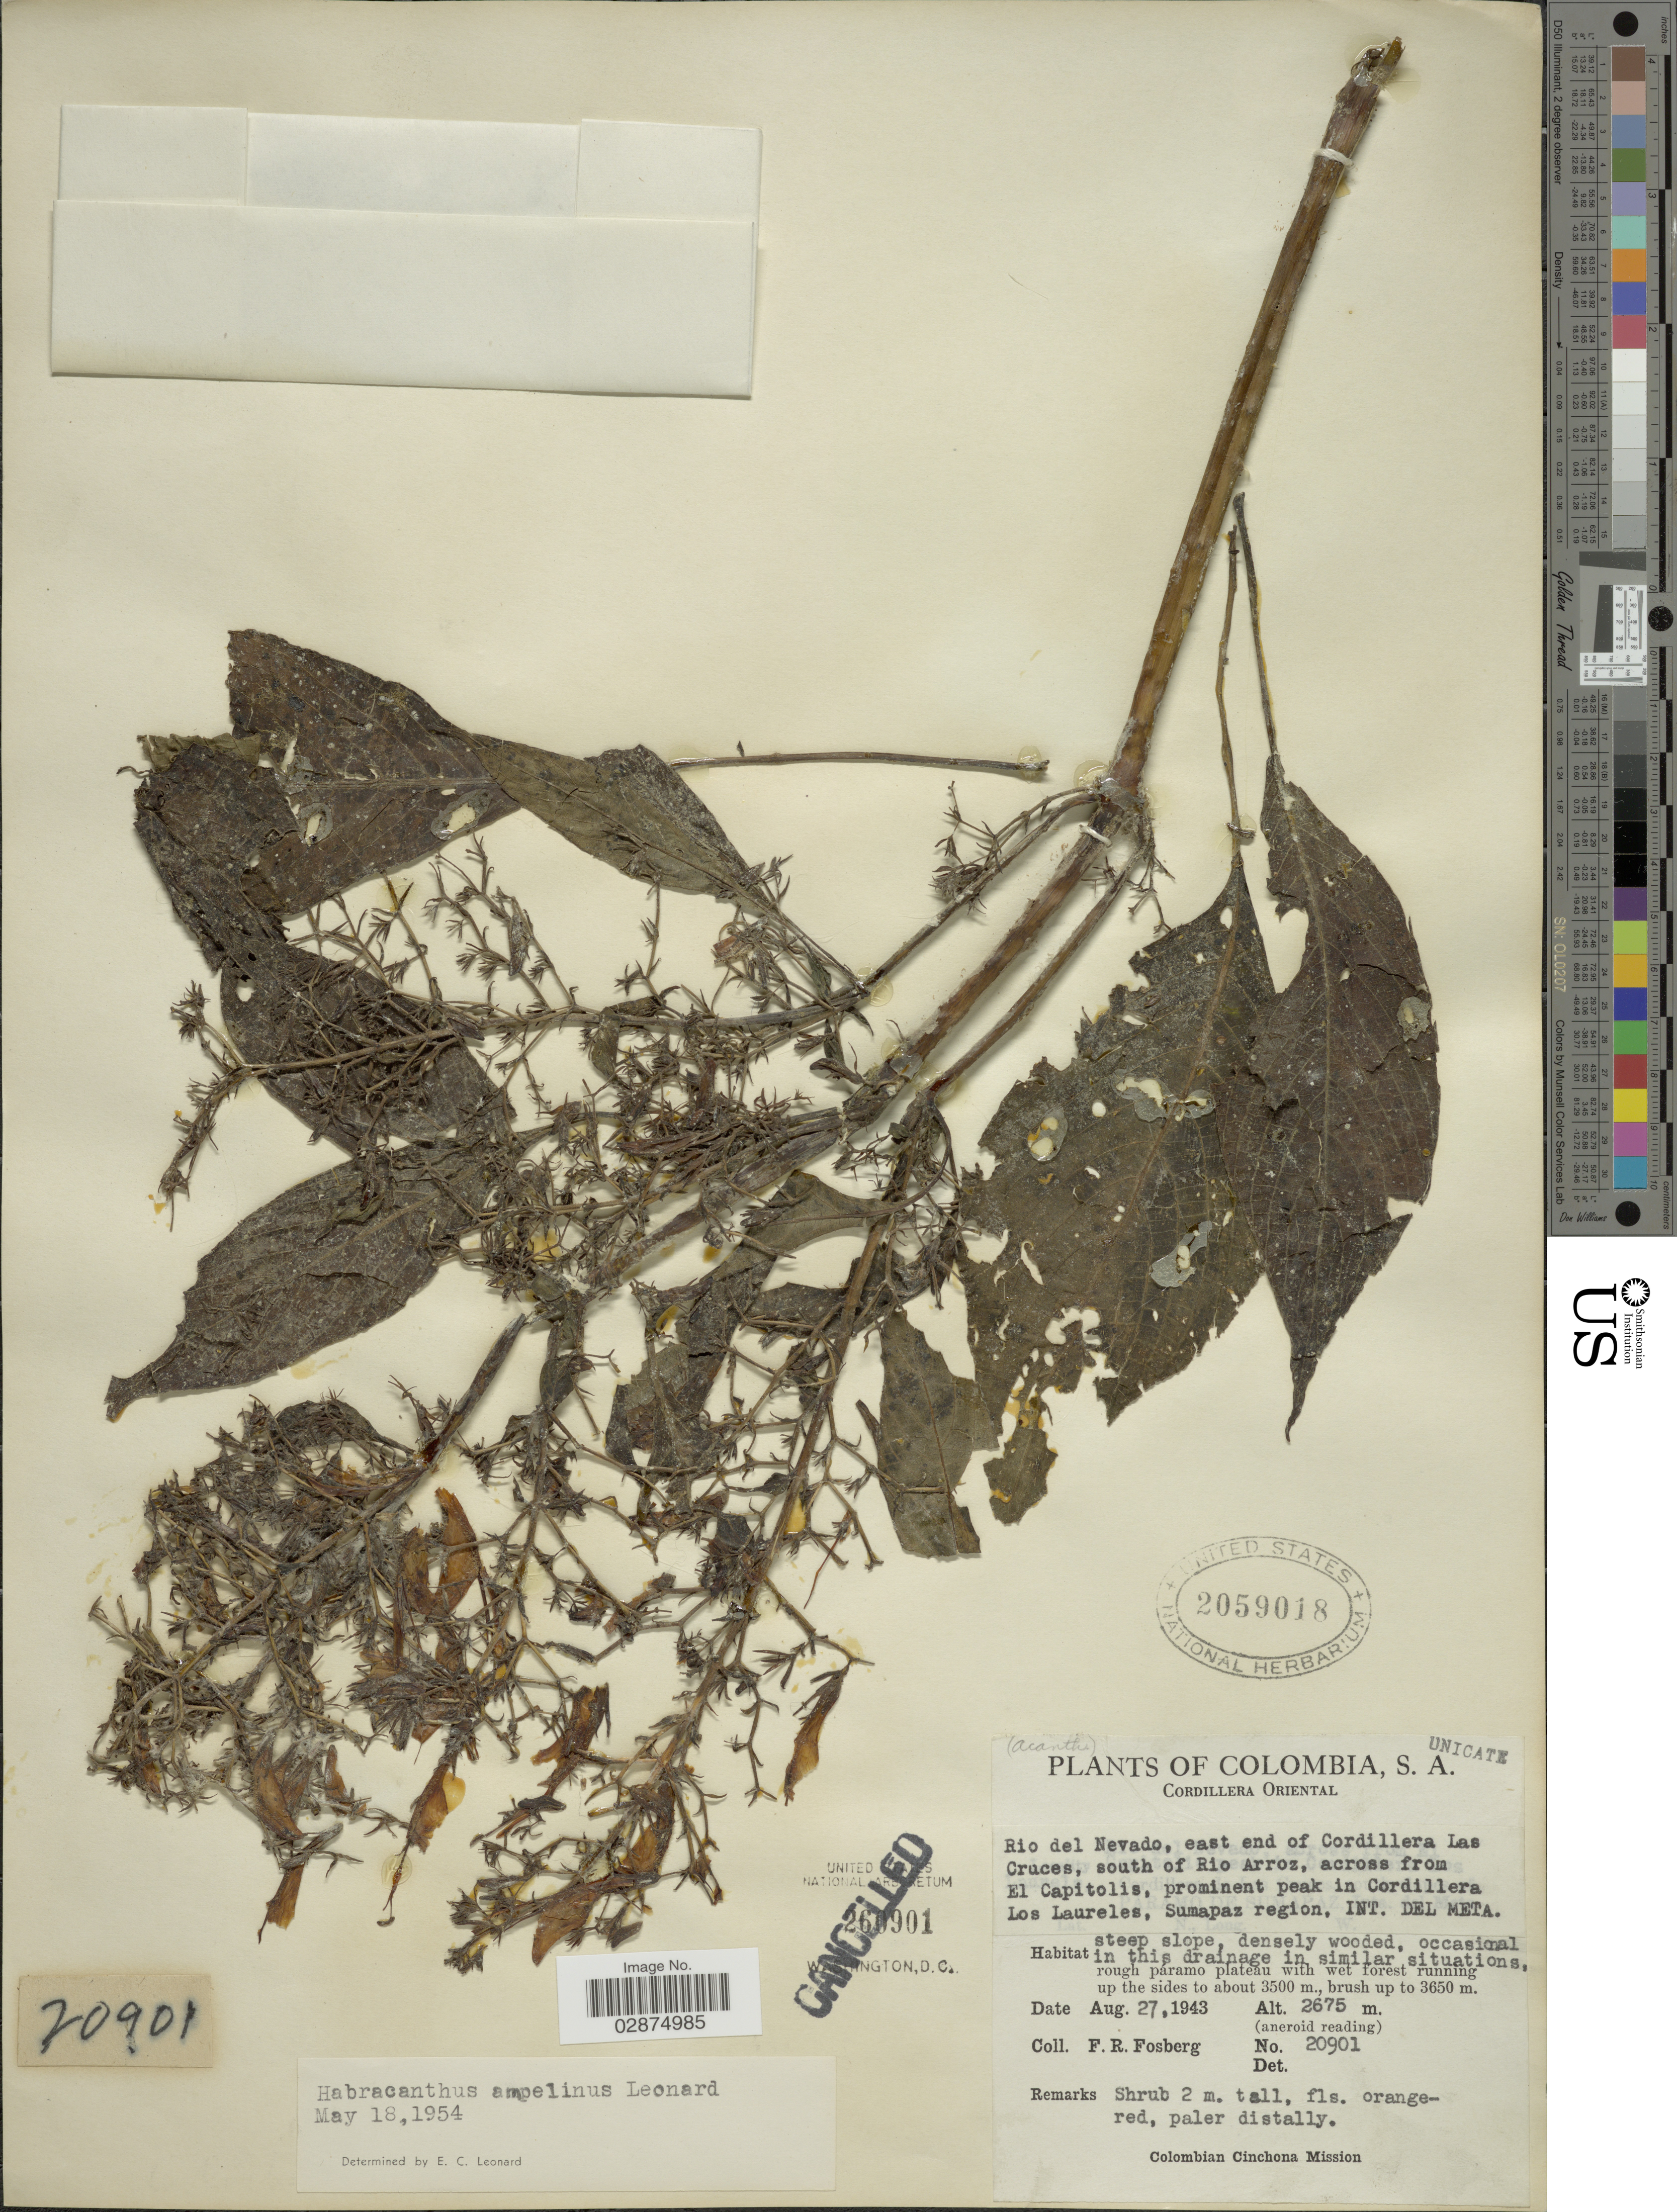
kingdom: Plantae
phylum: Tracheophyta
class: Magnoliopsida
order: Lamiales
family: Acanthaceae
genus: Habracanthus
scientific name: Habracanthus ampelinus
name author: Leonard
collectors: F. R. Fosberg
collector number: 20901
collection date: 1943-08-27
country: Colombia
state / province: Meta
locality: Cordillera Oriental. Rio del Nevado, east end of Cordillera Las Cruces, south of Rio Arroz, across from El Capitolis, prominent peak in Cordillera Los Laureles, Sumapaz region. Int. del Meta.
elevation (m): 2675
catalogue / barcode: US 2059018